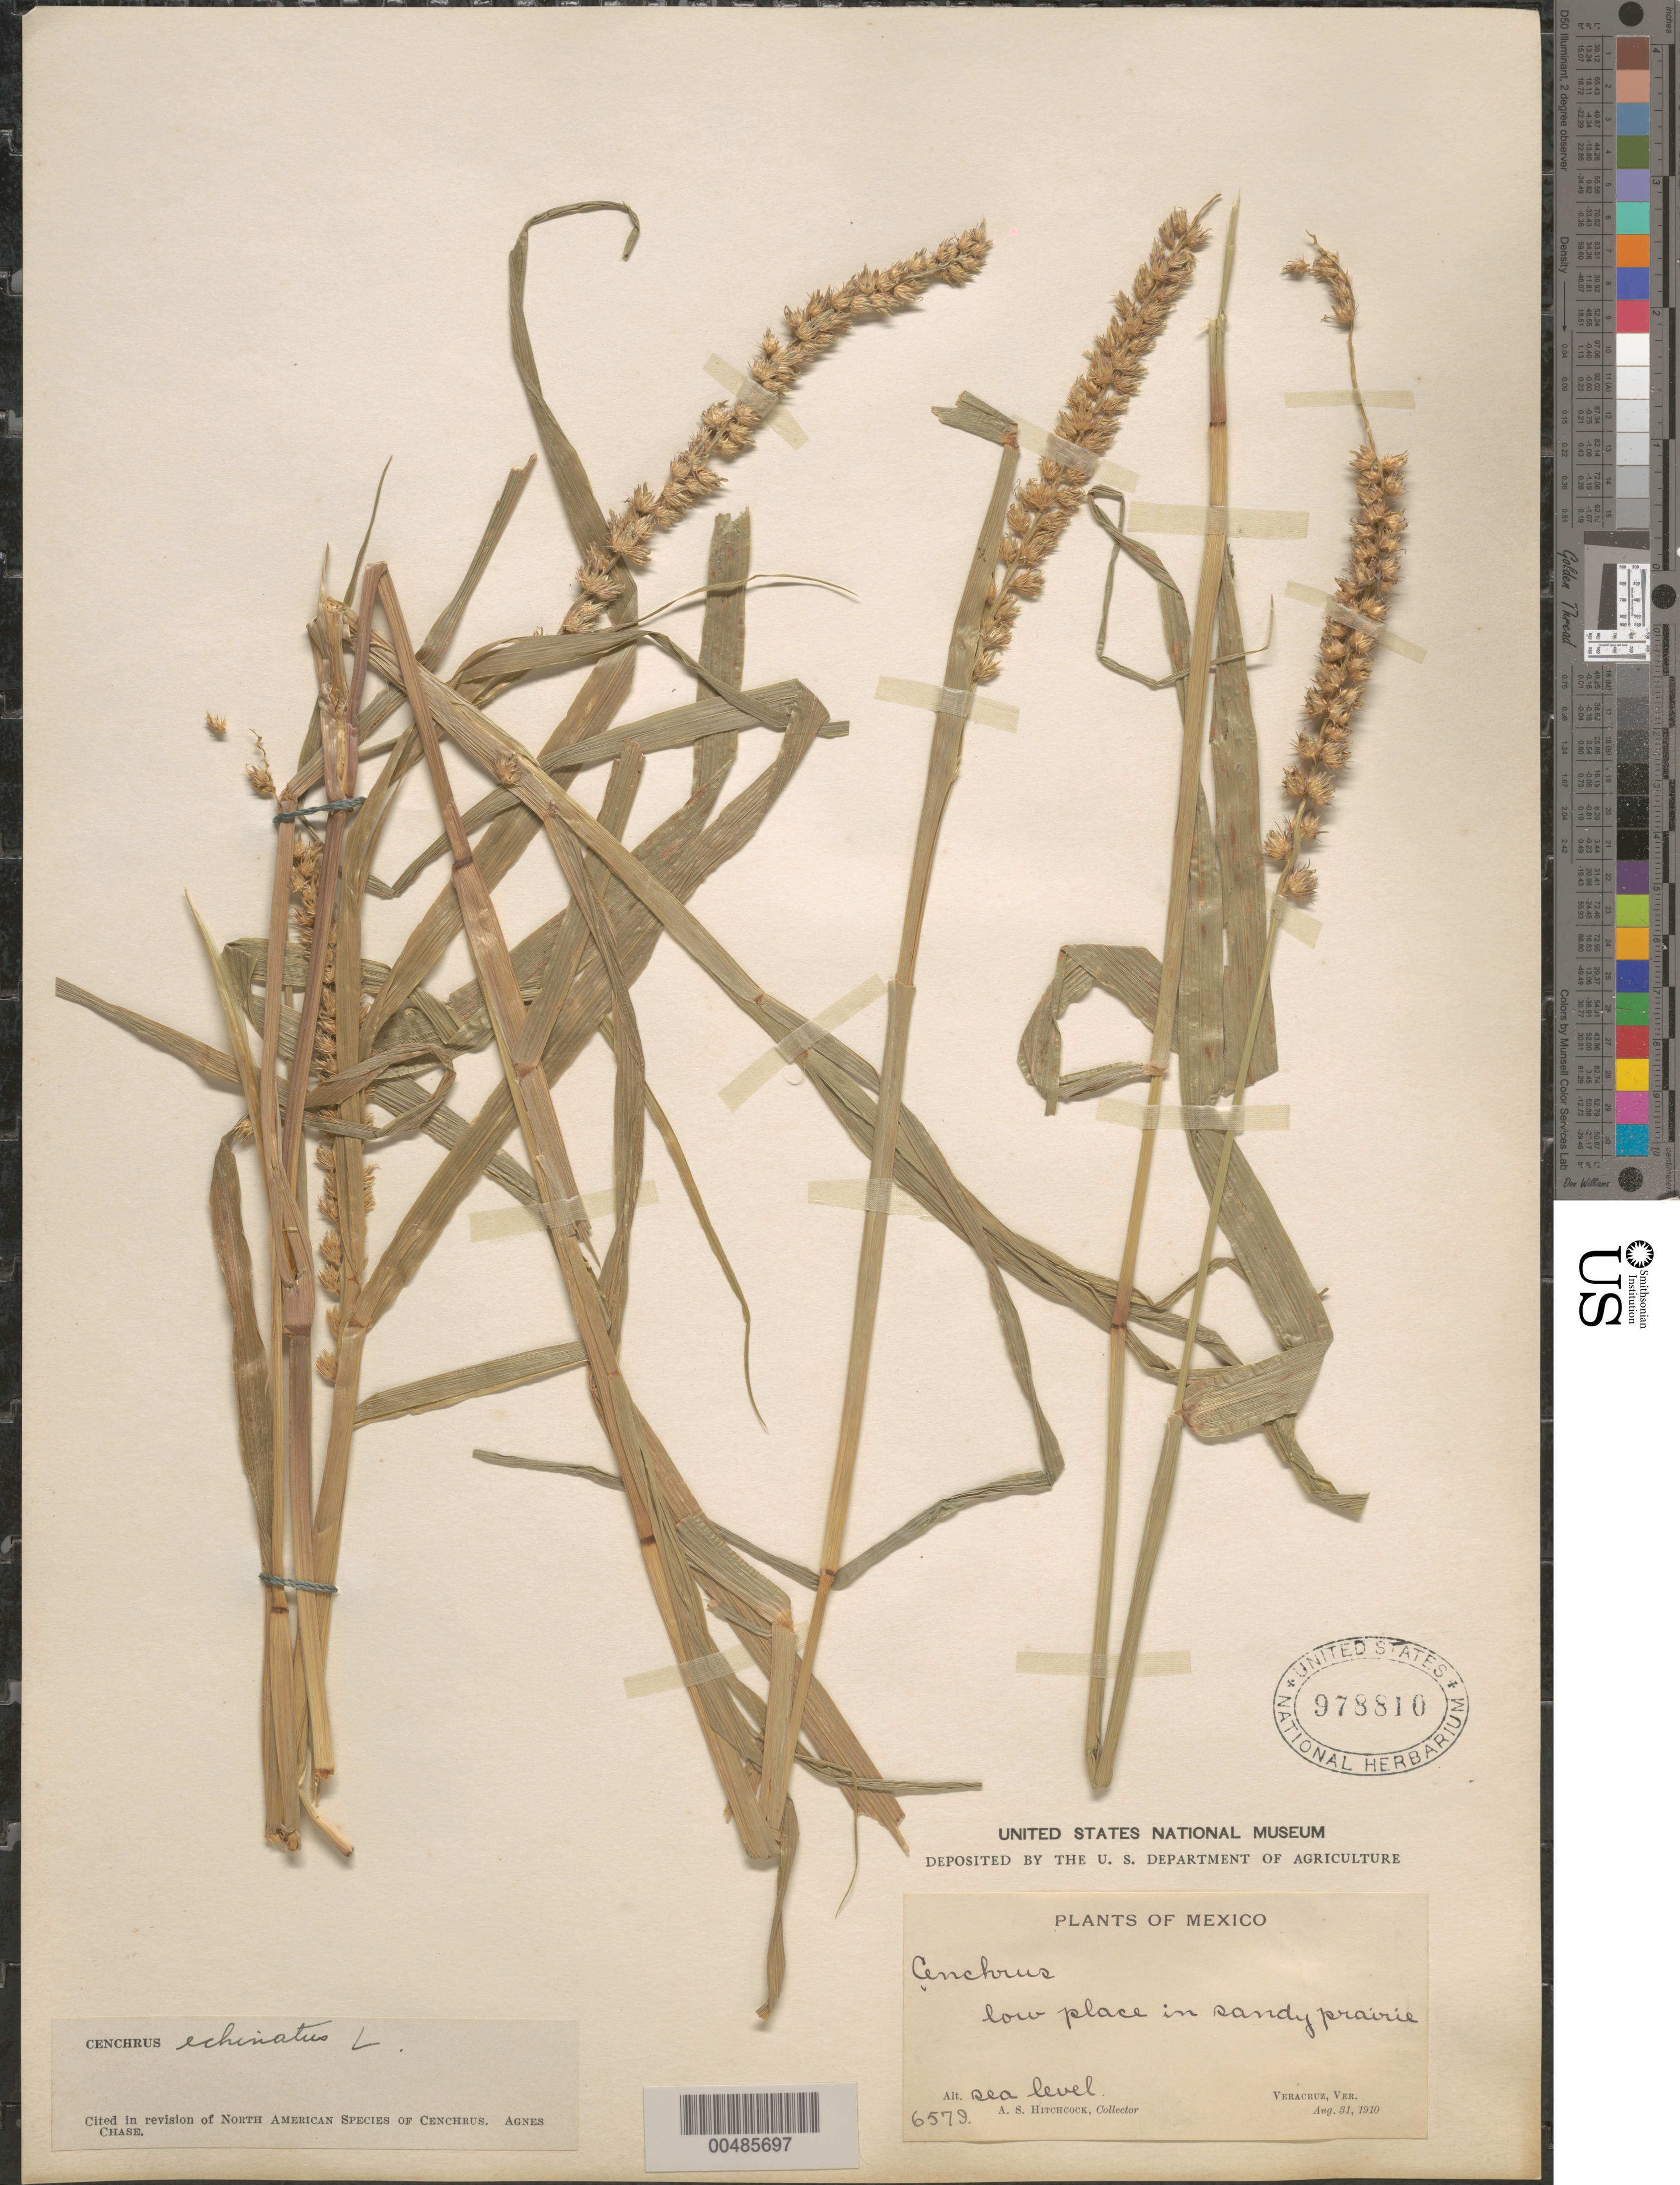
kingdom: Plantae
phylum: Tracheophyta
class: Liliopsida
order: Poales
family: Poaceae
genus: Cenchrus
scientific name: Cenchrus echinatus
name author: L.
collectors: A. S. Hitchcock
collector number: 6579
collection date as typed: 31 Aug 1910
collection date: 1910-08-31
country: Mexico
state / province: Veracruz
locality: Veracruz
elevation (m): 0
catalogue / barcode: US 978810